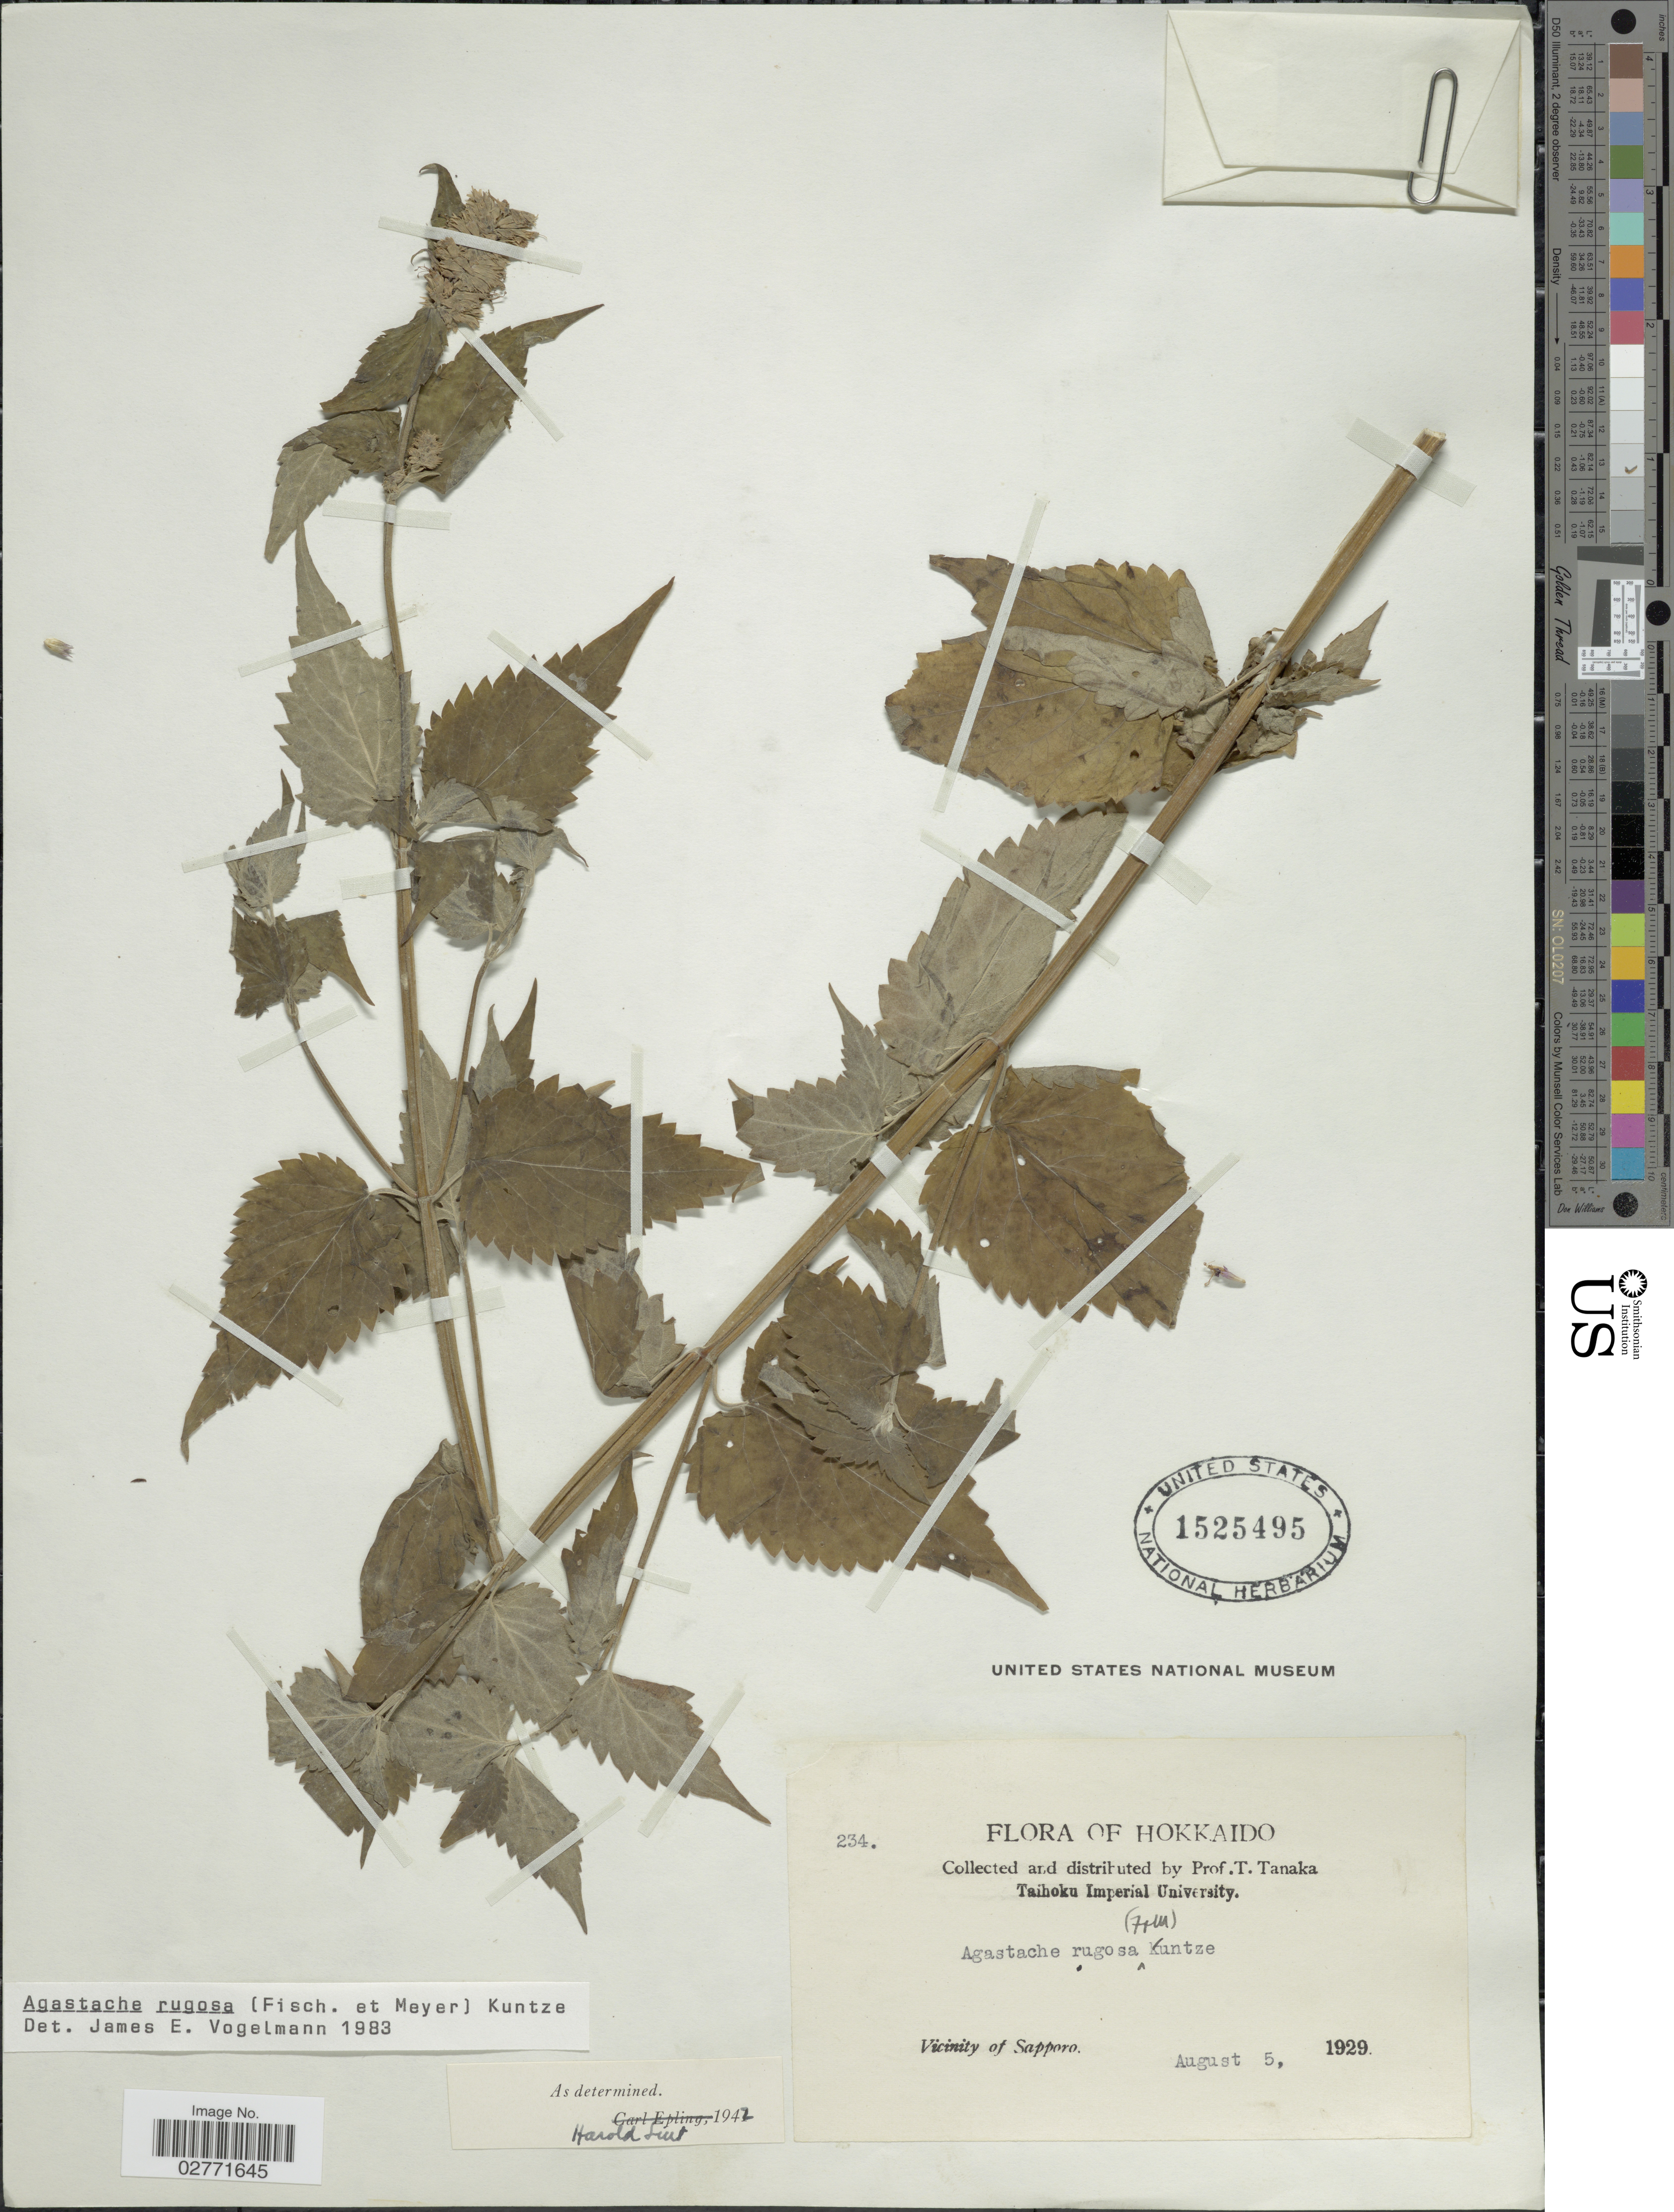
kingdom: Plantae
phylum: Tracheophyta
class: Magnoliopsida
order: Lamiales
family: Lamiaceae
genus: Agastache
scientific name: Agastache rugosa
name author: (Fisch. & C.A. Mey.) Kuntze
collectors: T. Tanaka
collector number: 234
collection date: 1929-08-05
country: Japan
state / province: Hokkaidō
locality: Vicinity of Sapporo.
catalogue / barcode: US 1525495